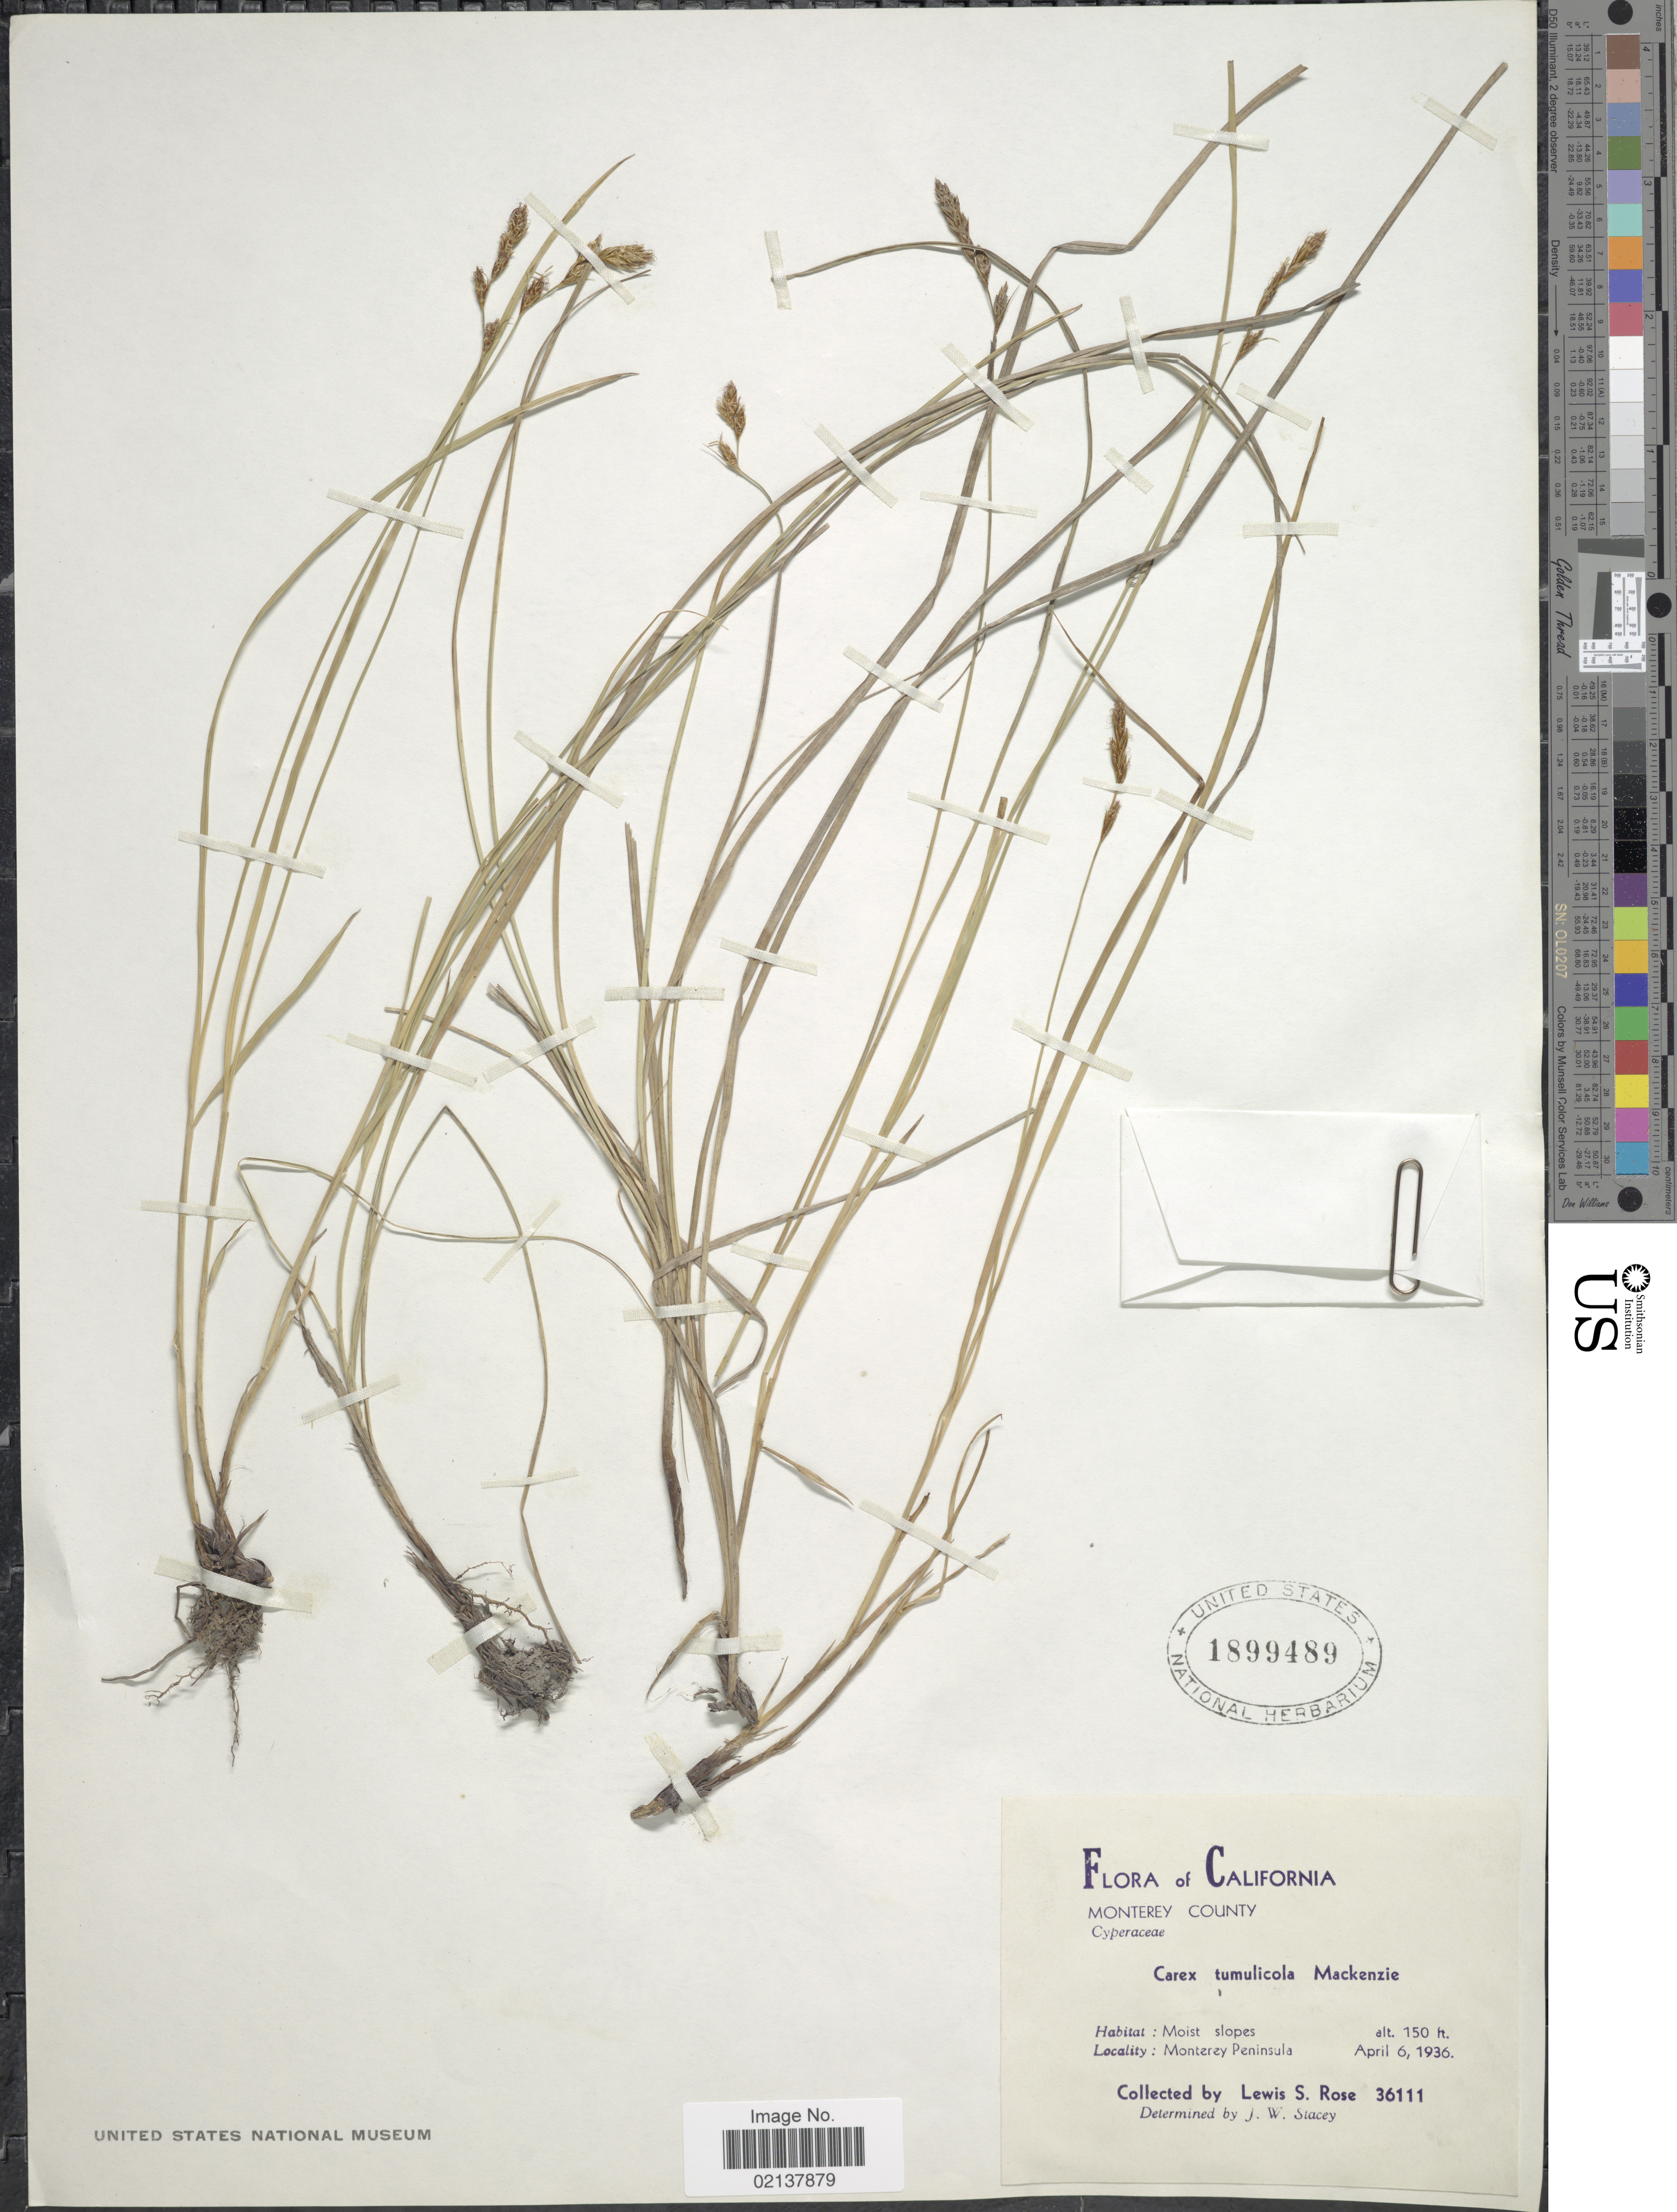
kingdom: Plantae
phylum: Tracheophyta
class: Liliopsida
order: Poales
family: Cyperaceae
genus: Carex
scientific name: Carex tumulicola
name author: Mack.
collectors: L. S. Rose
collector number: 36111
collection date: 1936-04-06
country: United States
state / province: California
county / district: Monterey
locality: Monterey County, Moist slopes, Monterey Peninsula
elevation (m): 46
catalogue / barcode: US 1899489